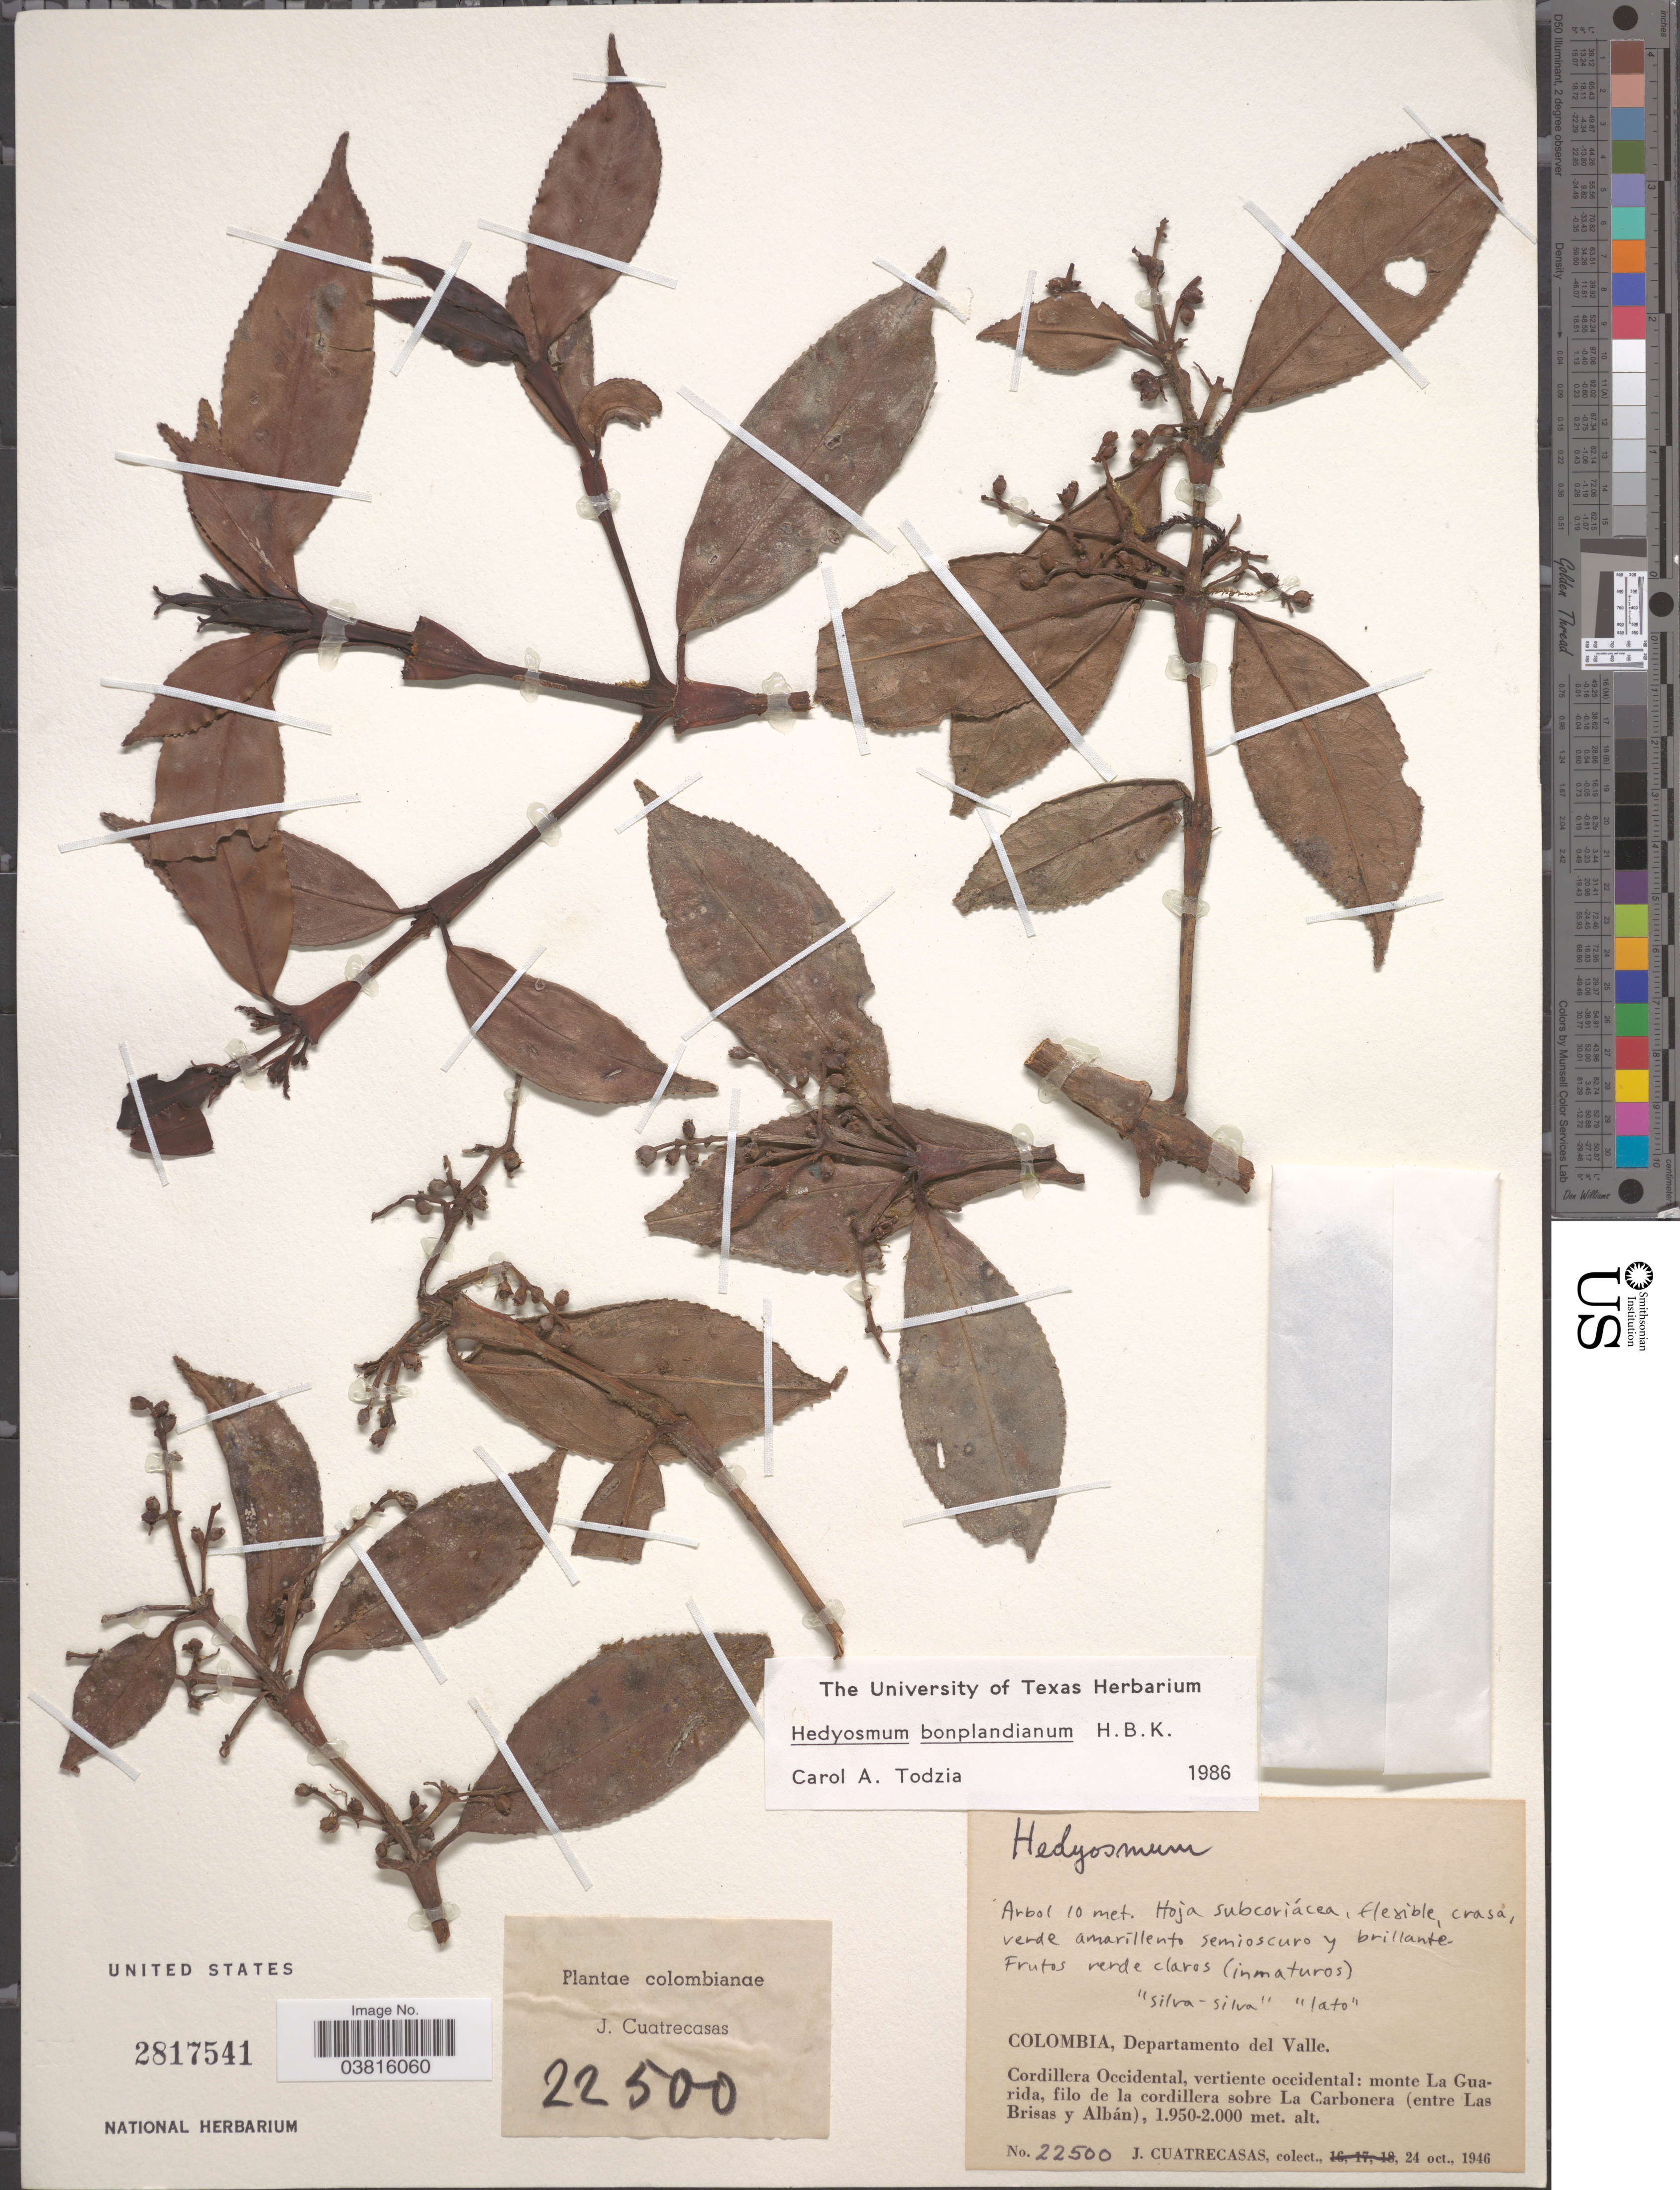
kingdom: Plantae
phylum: Tracheophyta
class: Magnoliopsida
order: Chloranthales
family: Chloranthaceae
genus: Hedyosmum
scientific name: Hedyosmum bonplandianum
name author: Kunth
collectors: J. Cuatrecasas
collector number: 22500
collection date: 1946-10-24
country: Colombia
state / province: Valle del Cauca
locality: Departamento del Valle. Cordillera Occidental, vertiente occidental: monte La Guarida, filo de la cordillera sobre La Carbonera (entre Las Brisas y Albán).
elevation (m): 1950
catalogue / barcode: US 2817541